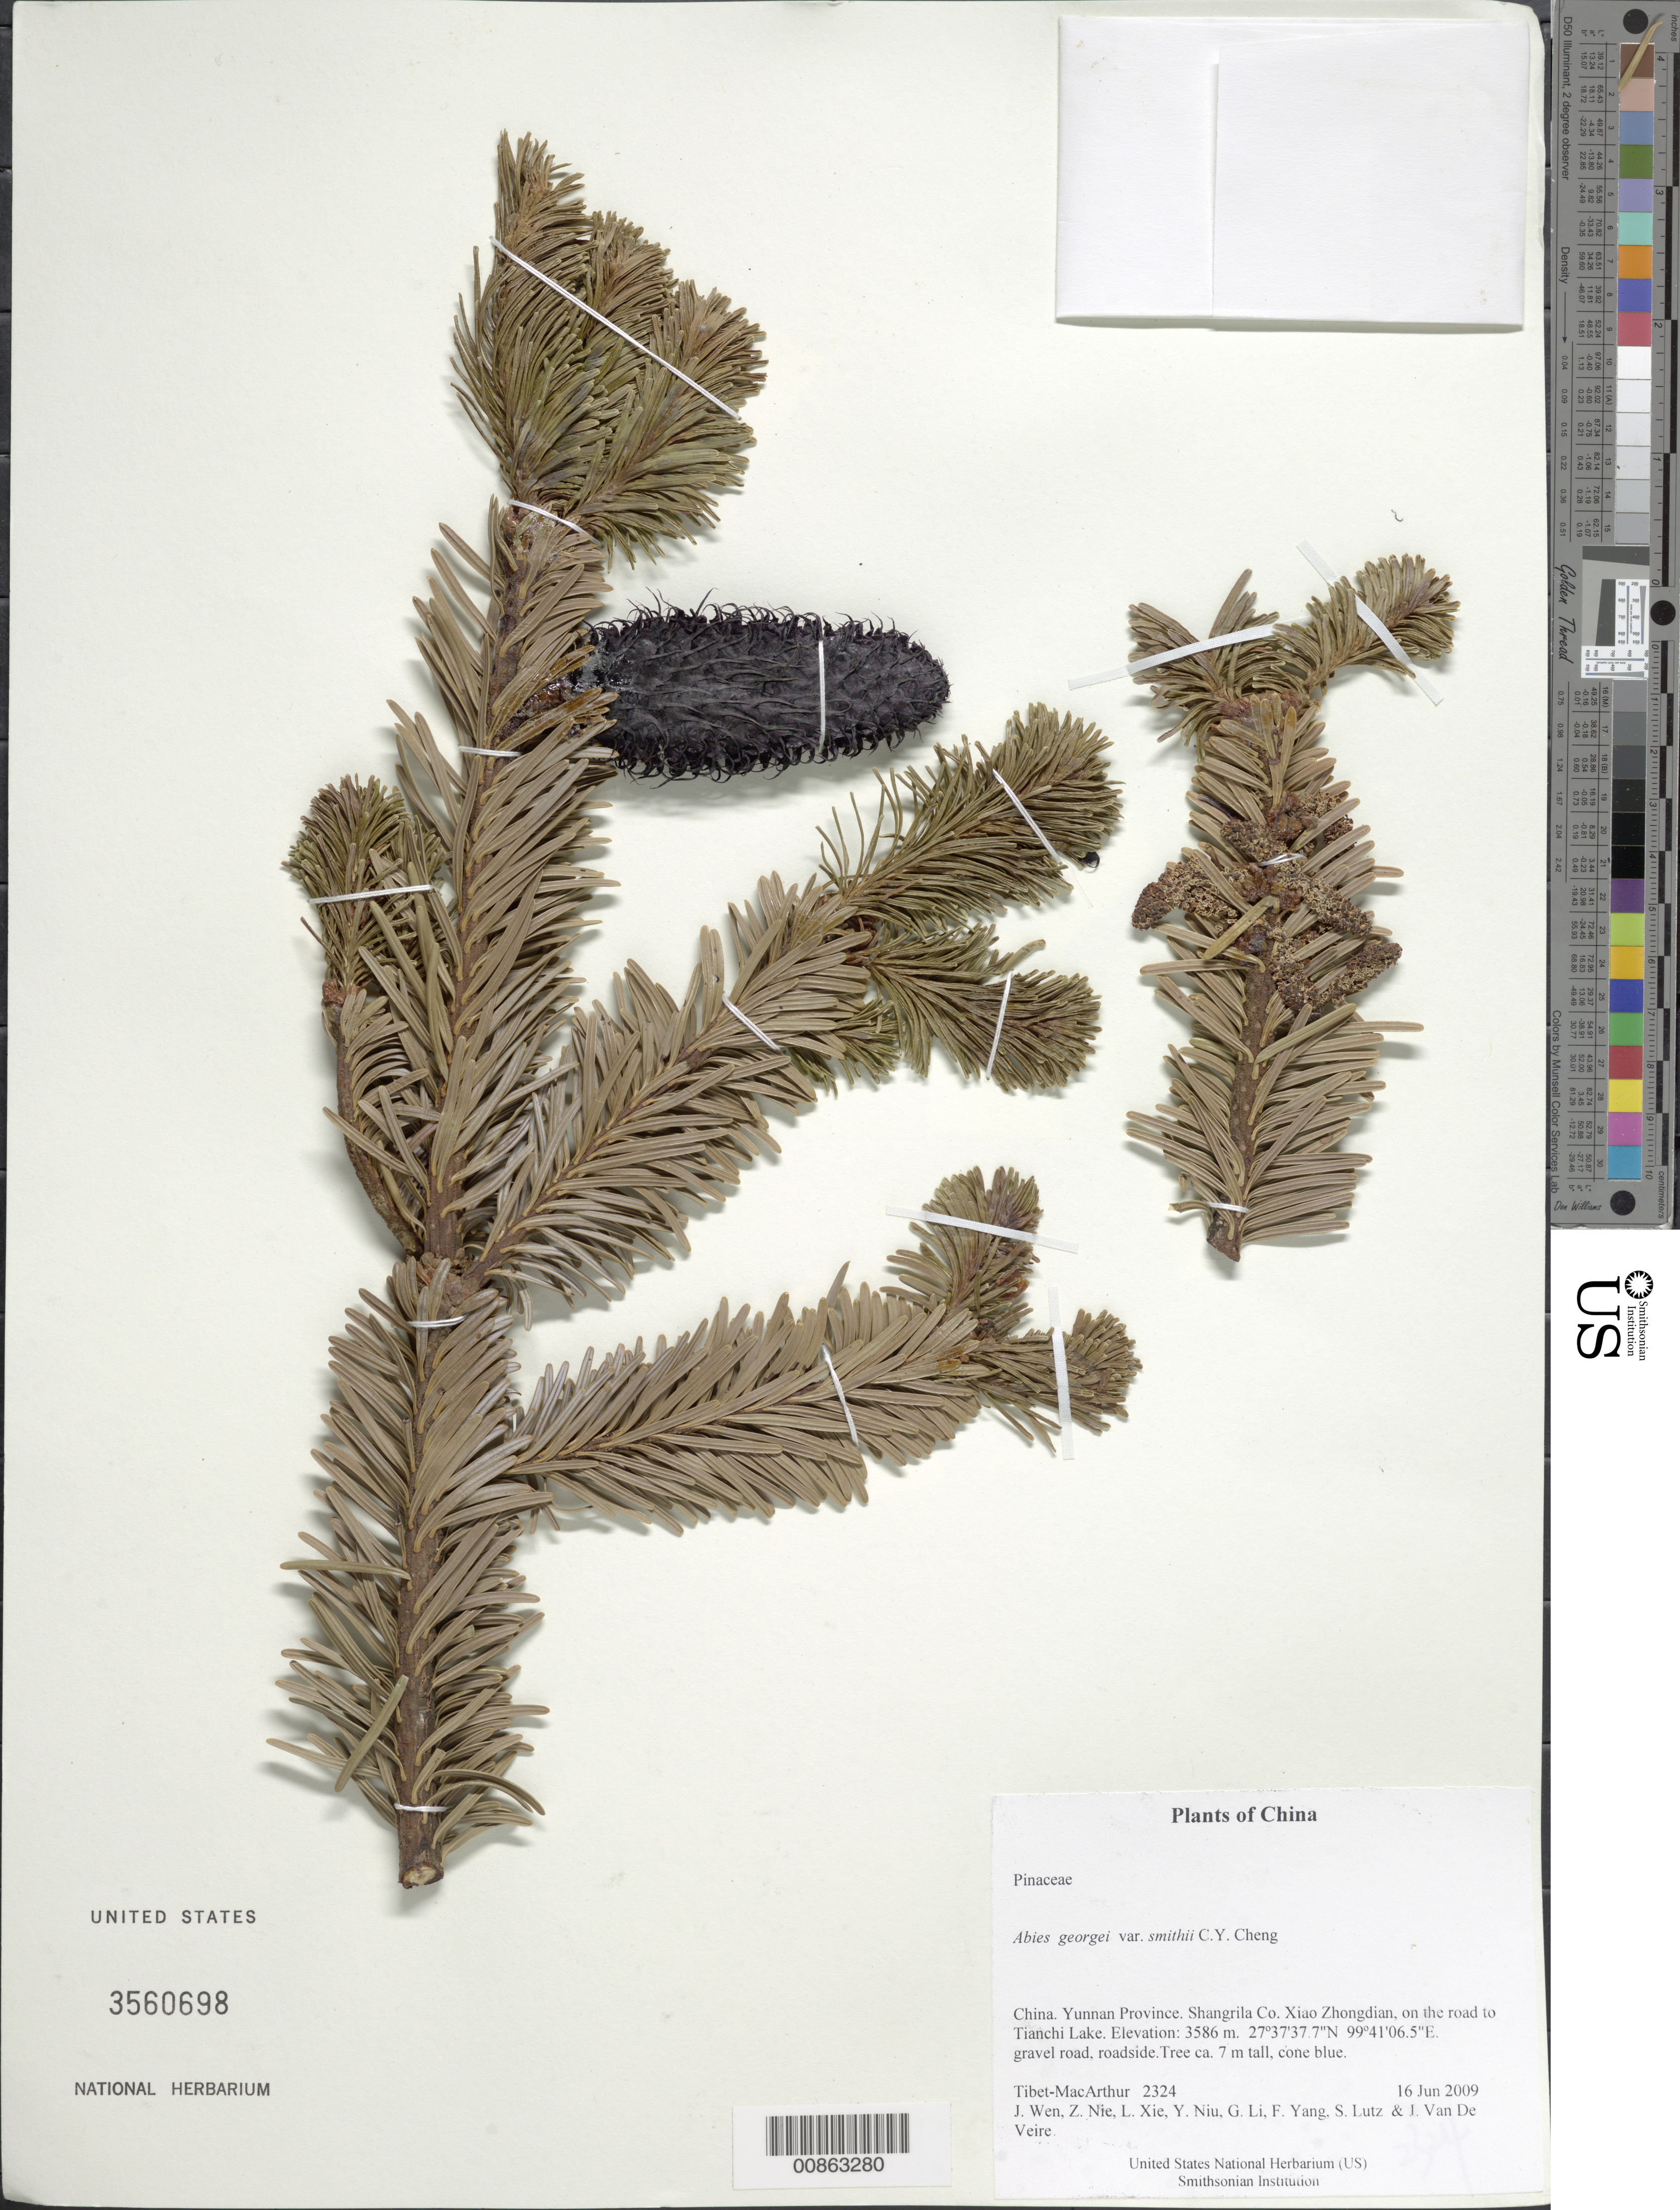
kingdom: Plantae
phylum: Tracheophyta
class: Pinopsida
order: Pinales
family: Pinaceae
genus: Abies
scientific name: Abies georgei var. smithii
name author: (Viguié & Gaussen) C.Y. Cheng et al.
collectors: Tibet-MacArthur, J. Wen, Z. Nie, L. Xie, Y. Niu, G. Li, F. Yang, S. Lutz & J. Van De Veire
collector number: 2324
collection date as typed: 16 Jun 2009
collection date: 2009-06-16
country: China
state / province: Yunnan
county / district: Shangrila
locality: Xiao Zhongdian, on the road to Tianchi Lake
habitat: gravel road, roadside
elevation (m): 3586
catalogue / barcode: US 3560698